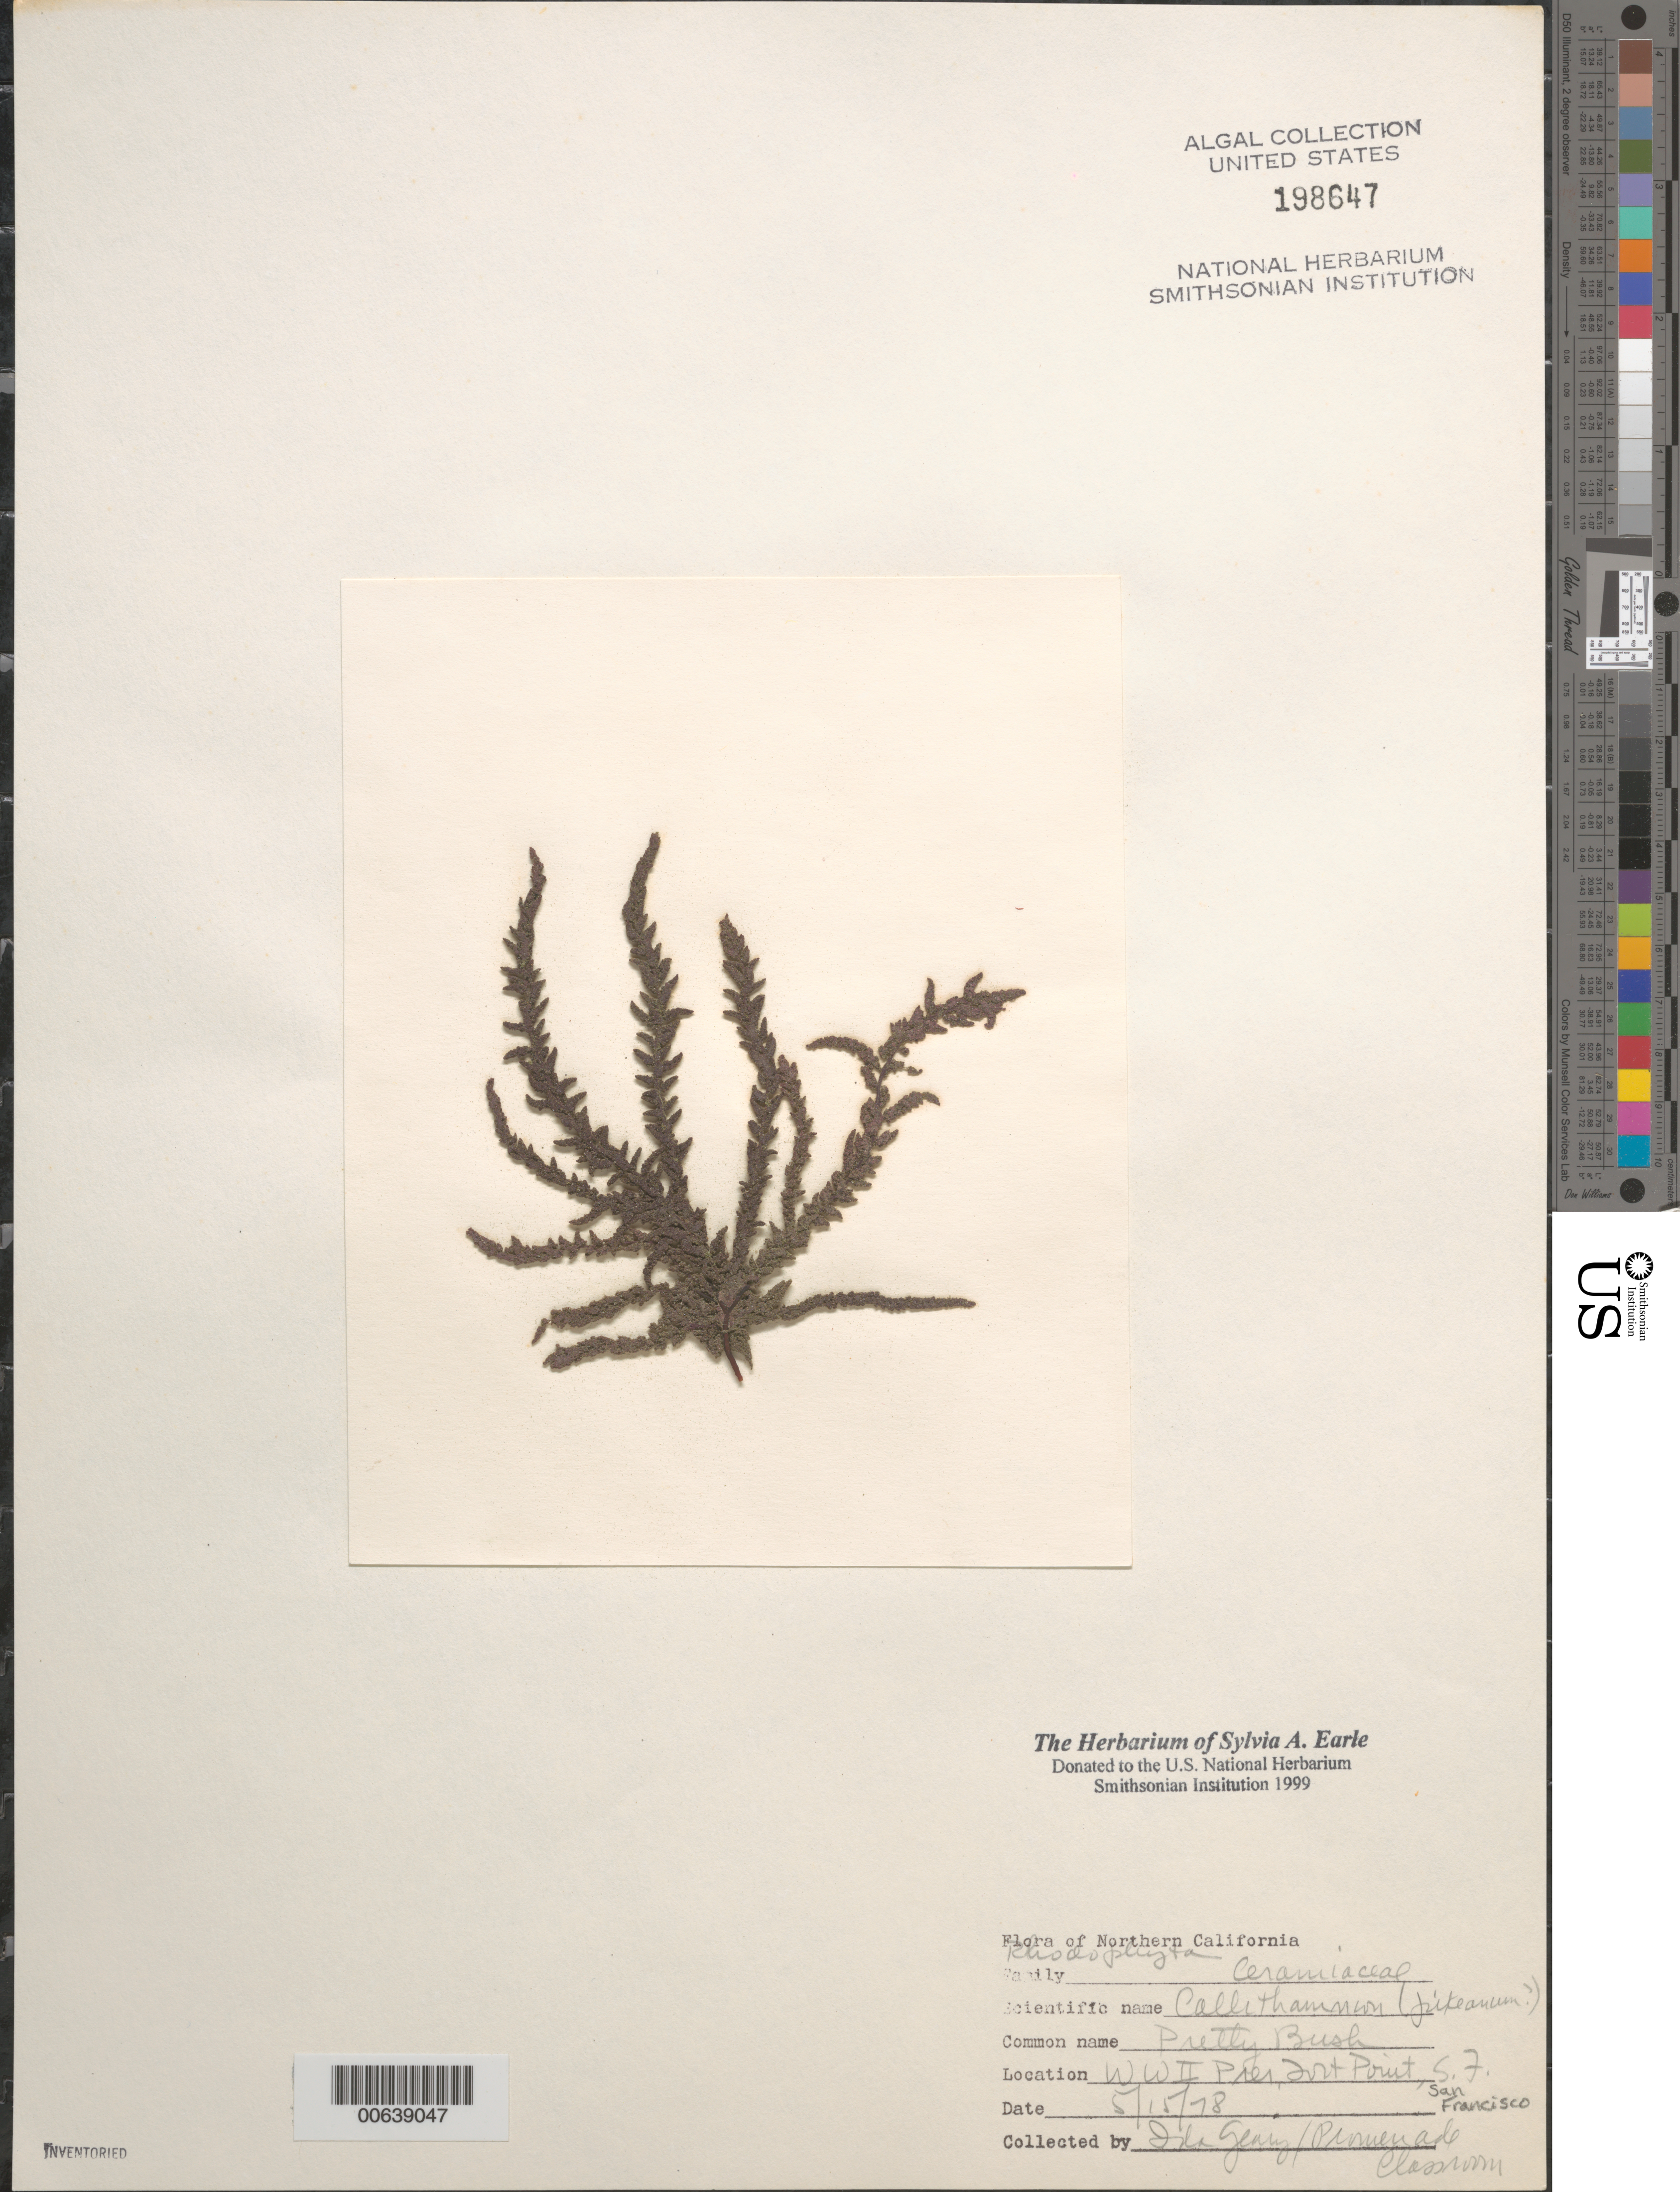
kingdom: Plantae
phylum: Rhodophyta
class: Florideophyceae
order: Ceramiales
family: Callithamniaceae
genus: Callithamnion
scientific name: Callithamnion pikeanum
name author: Harv.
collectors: I. Geary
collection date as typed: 15 May 1978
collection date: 1978-05-15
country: United States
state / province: California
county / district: San Francisco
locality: San Francisco, Fort Point, World War II Pier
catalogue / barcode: US 198647